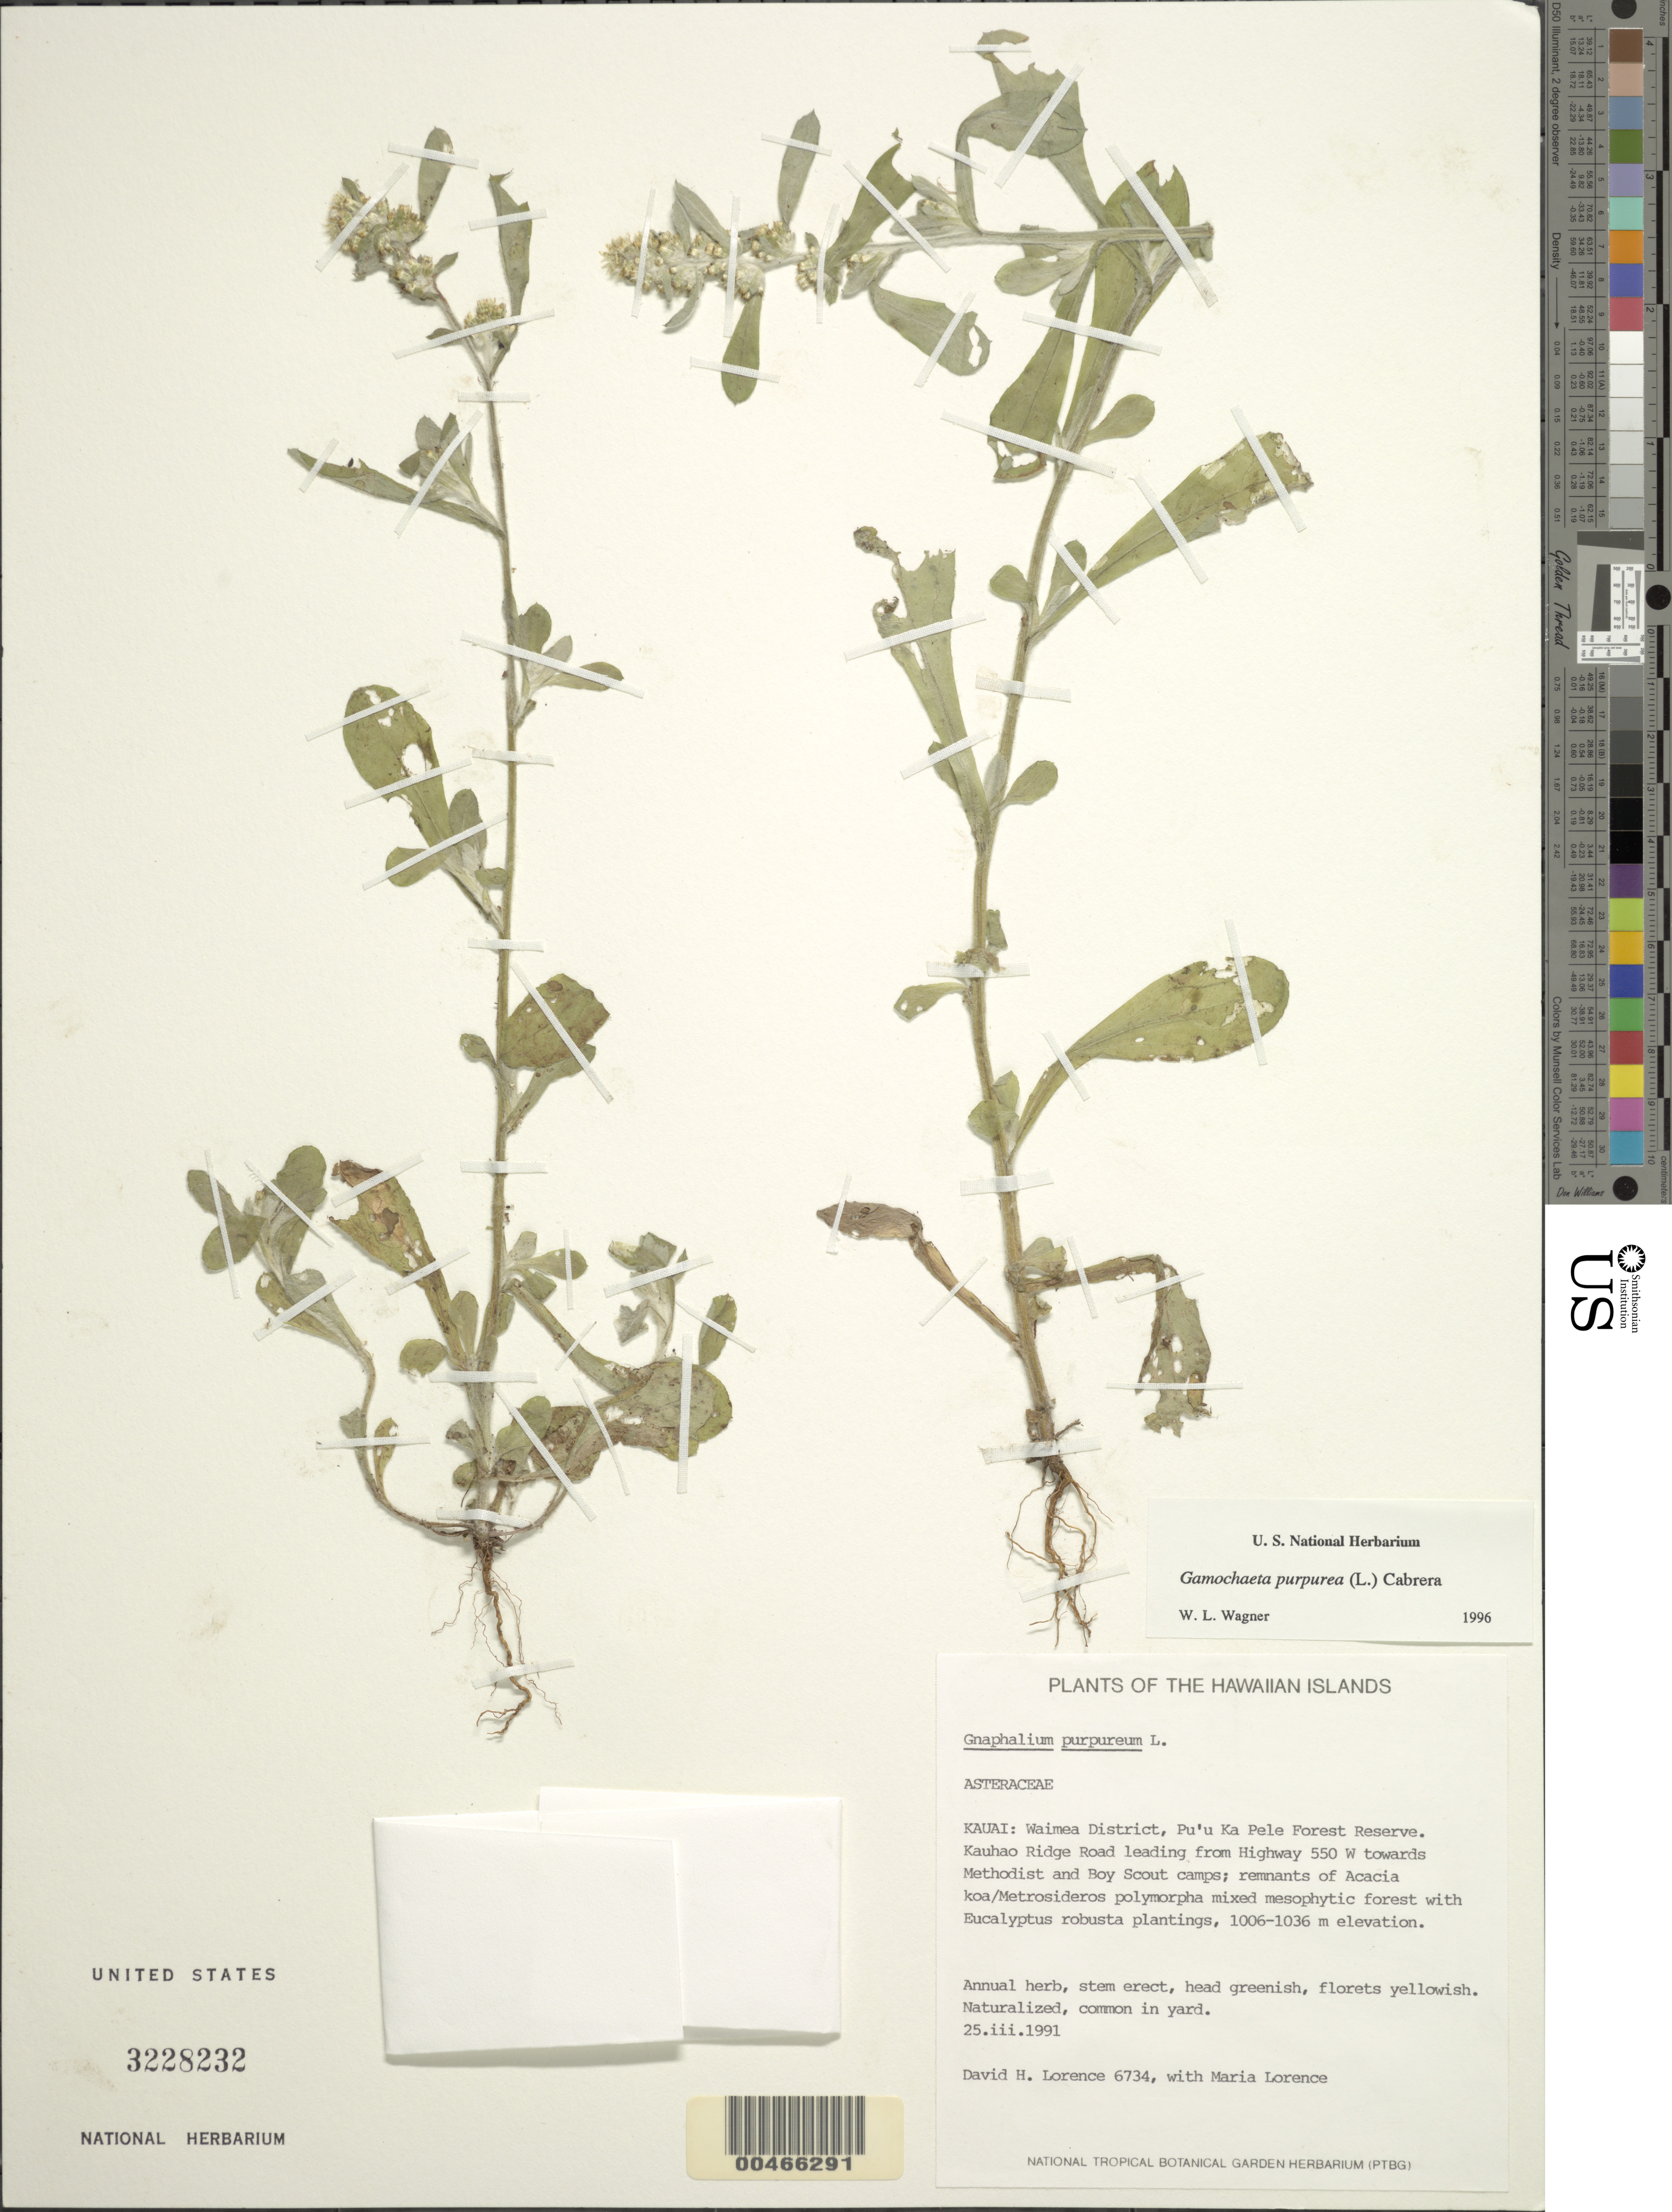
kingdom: Plantae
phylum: Tracheophyta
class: Magnoliopsida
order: Asterales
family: Asteraceae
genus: Gamochaeta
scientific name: Gamochaeta purpurea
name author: (L.) Cabrera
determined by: Wagner, W. L., (BOT), Smithsonian Institution - National Museum of Natural History (UNITED STATES)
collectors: D. Lorence & M. Lorence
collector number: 6734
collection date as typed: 25 Mar 1991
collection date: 1991-03-25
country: United States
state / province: Hawaii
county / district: Kauai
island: Kaua'i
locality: Waimea District, Pu'u Ka Pele Forest Reserve. Kauhao Ridge Road leading from Hwy. 550 W towards Methodist & Boy Scout camps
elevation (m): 1006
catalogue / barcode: US 3228232